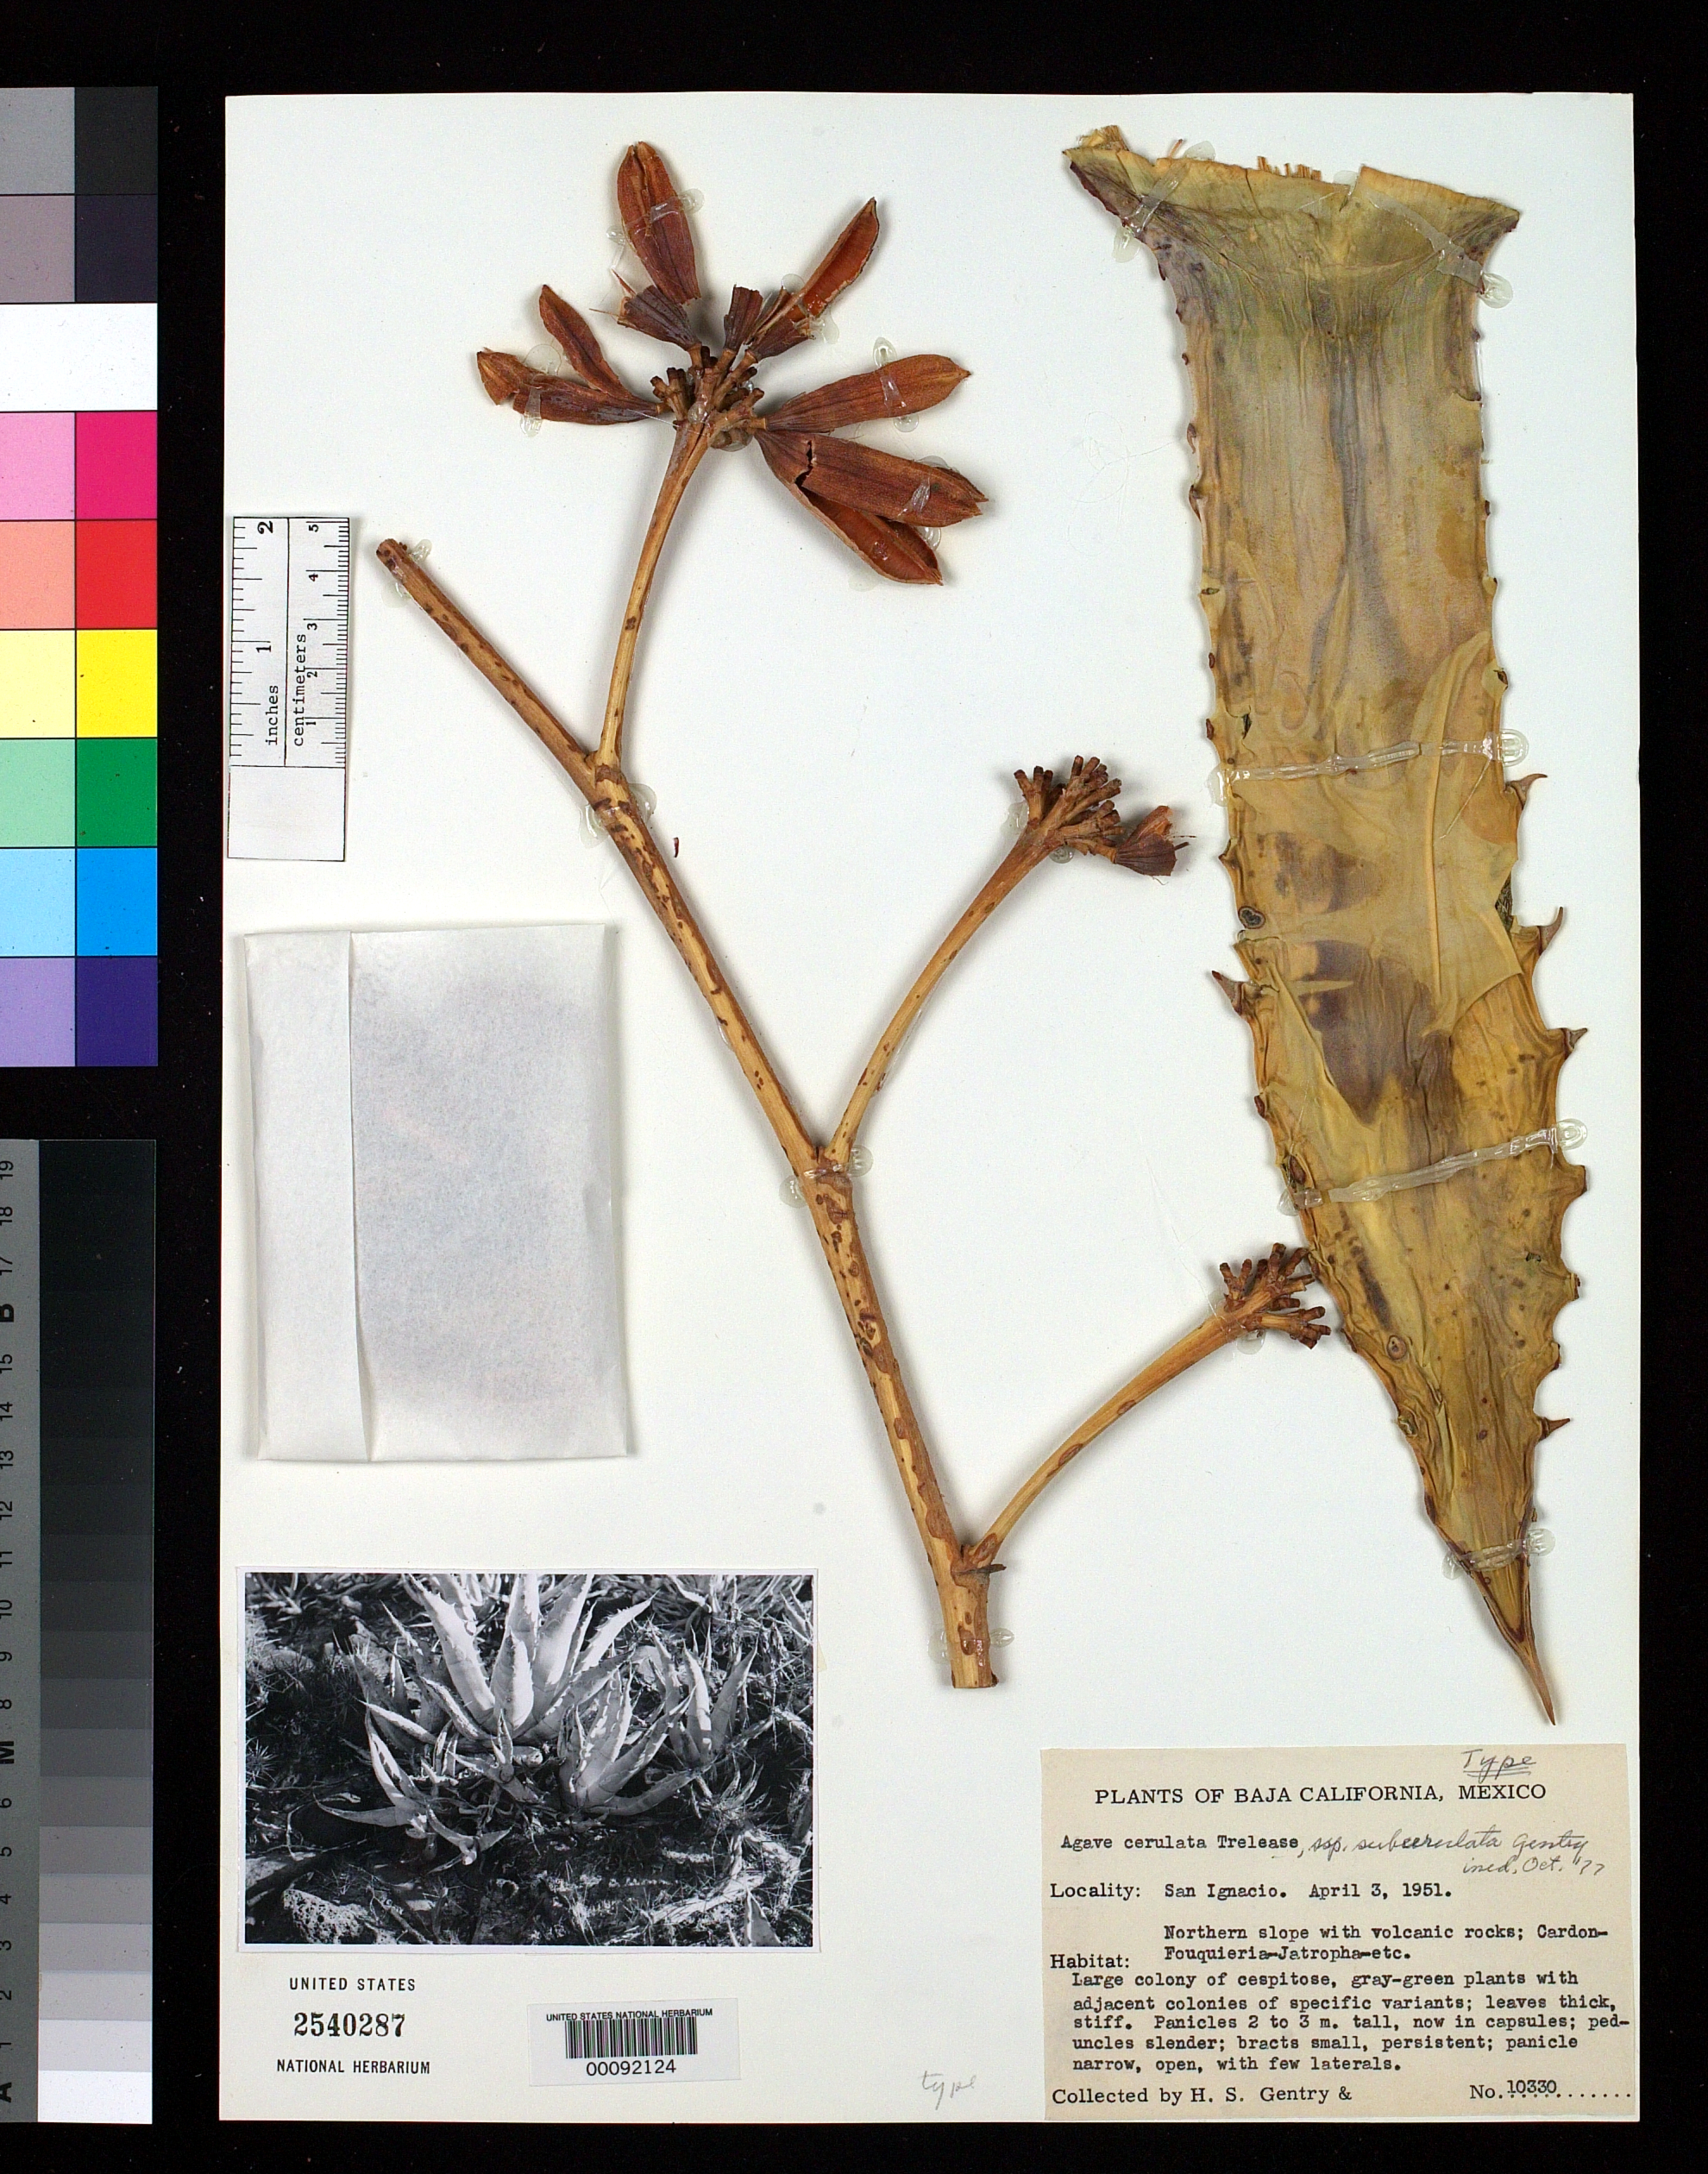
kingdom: Plantae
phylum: Tracheophyta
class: Liliopsida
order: Asparagales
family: Asparagaceae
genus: Agave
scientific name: Agave cerulata subsp. subcerulata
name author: Gentry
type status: Holotype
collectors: H. S. Gentry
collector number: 10330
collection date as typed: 03 Apr 1951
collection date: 1951-04-03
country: Mexico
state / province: Baja California Sur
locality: San Ignacio.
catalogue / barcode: US 2540287